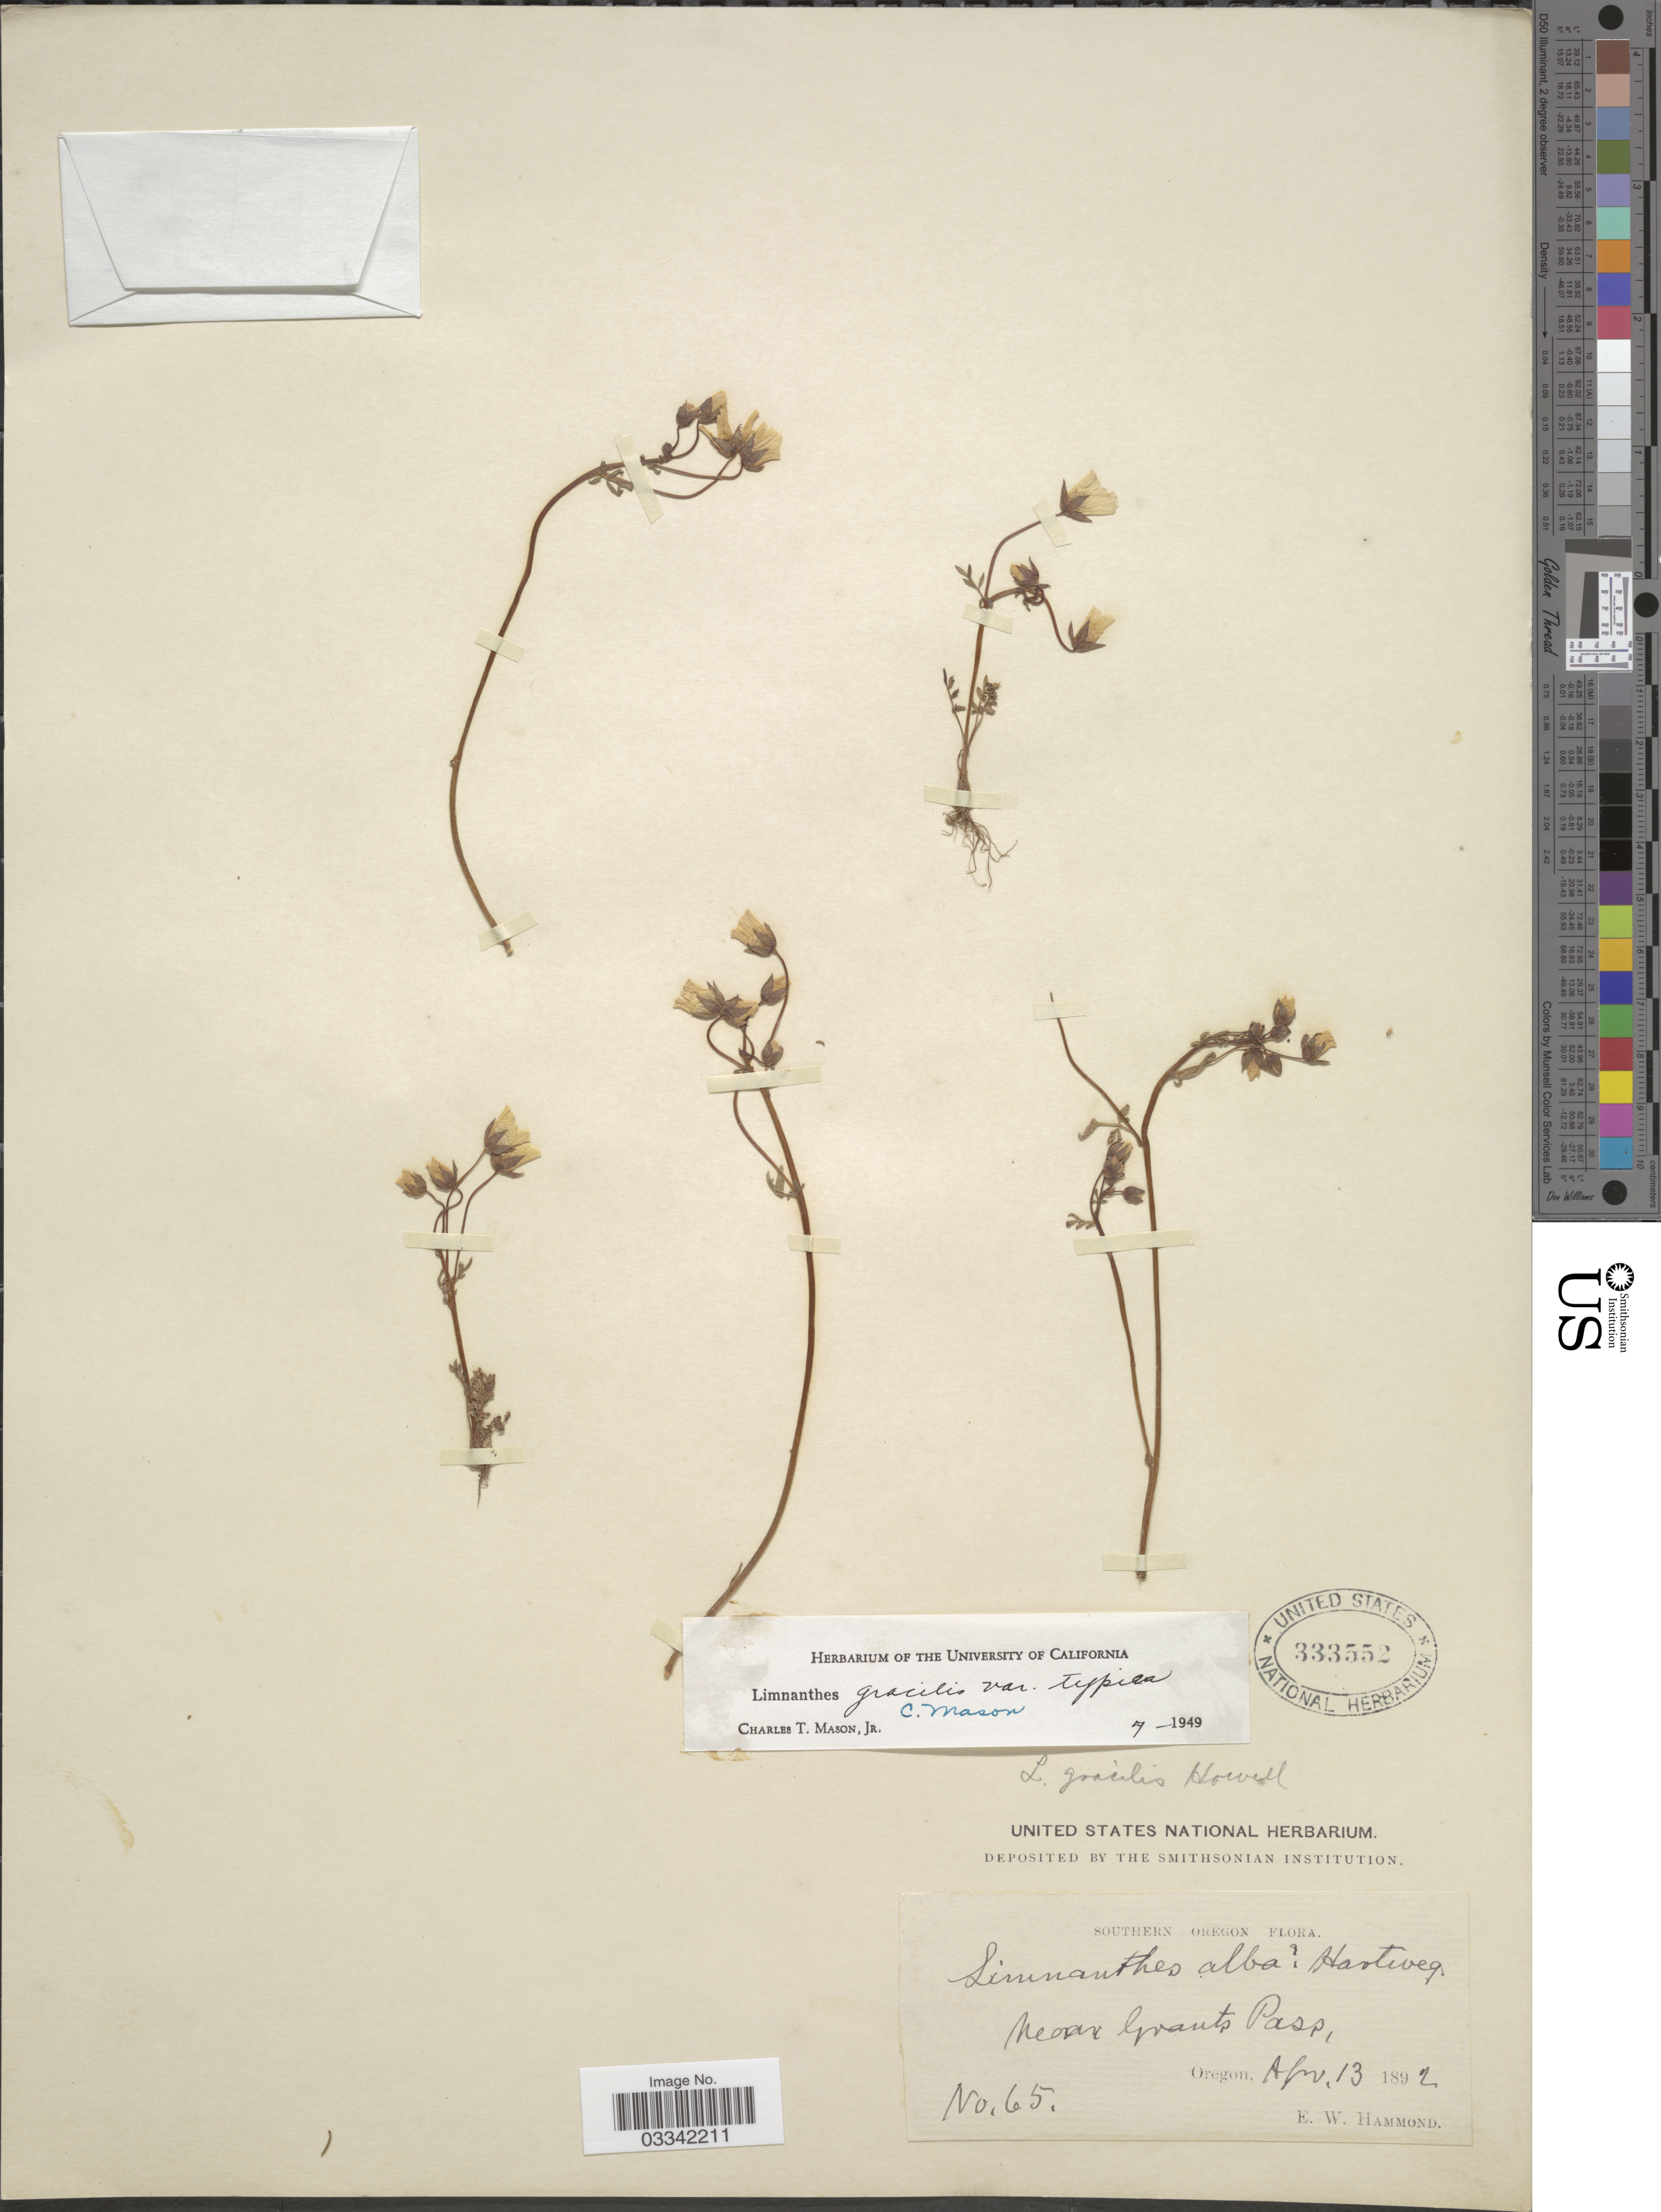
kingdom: Plantae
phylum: Tracheophyta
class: Magnoliopsida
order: Brassicales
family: Limnanthaceae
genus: Limnanthes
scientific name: Limnanthes gracilis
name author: Howell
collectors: E. Hammond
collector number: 65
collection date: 1892-04-13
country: United States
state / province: Oregon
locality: Southern Oregon, Near Grants Pass.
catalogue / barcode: US 333552